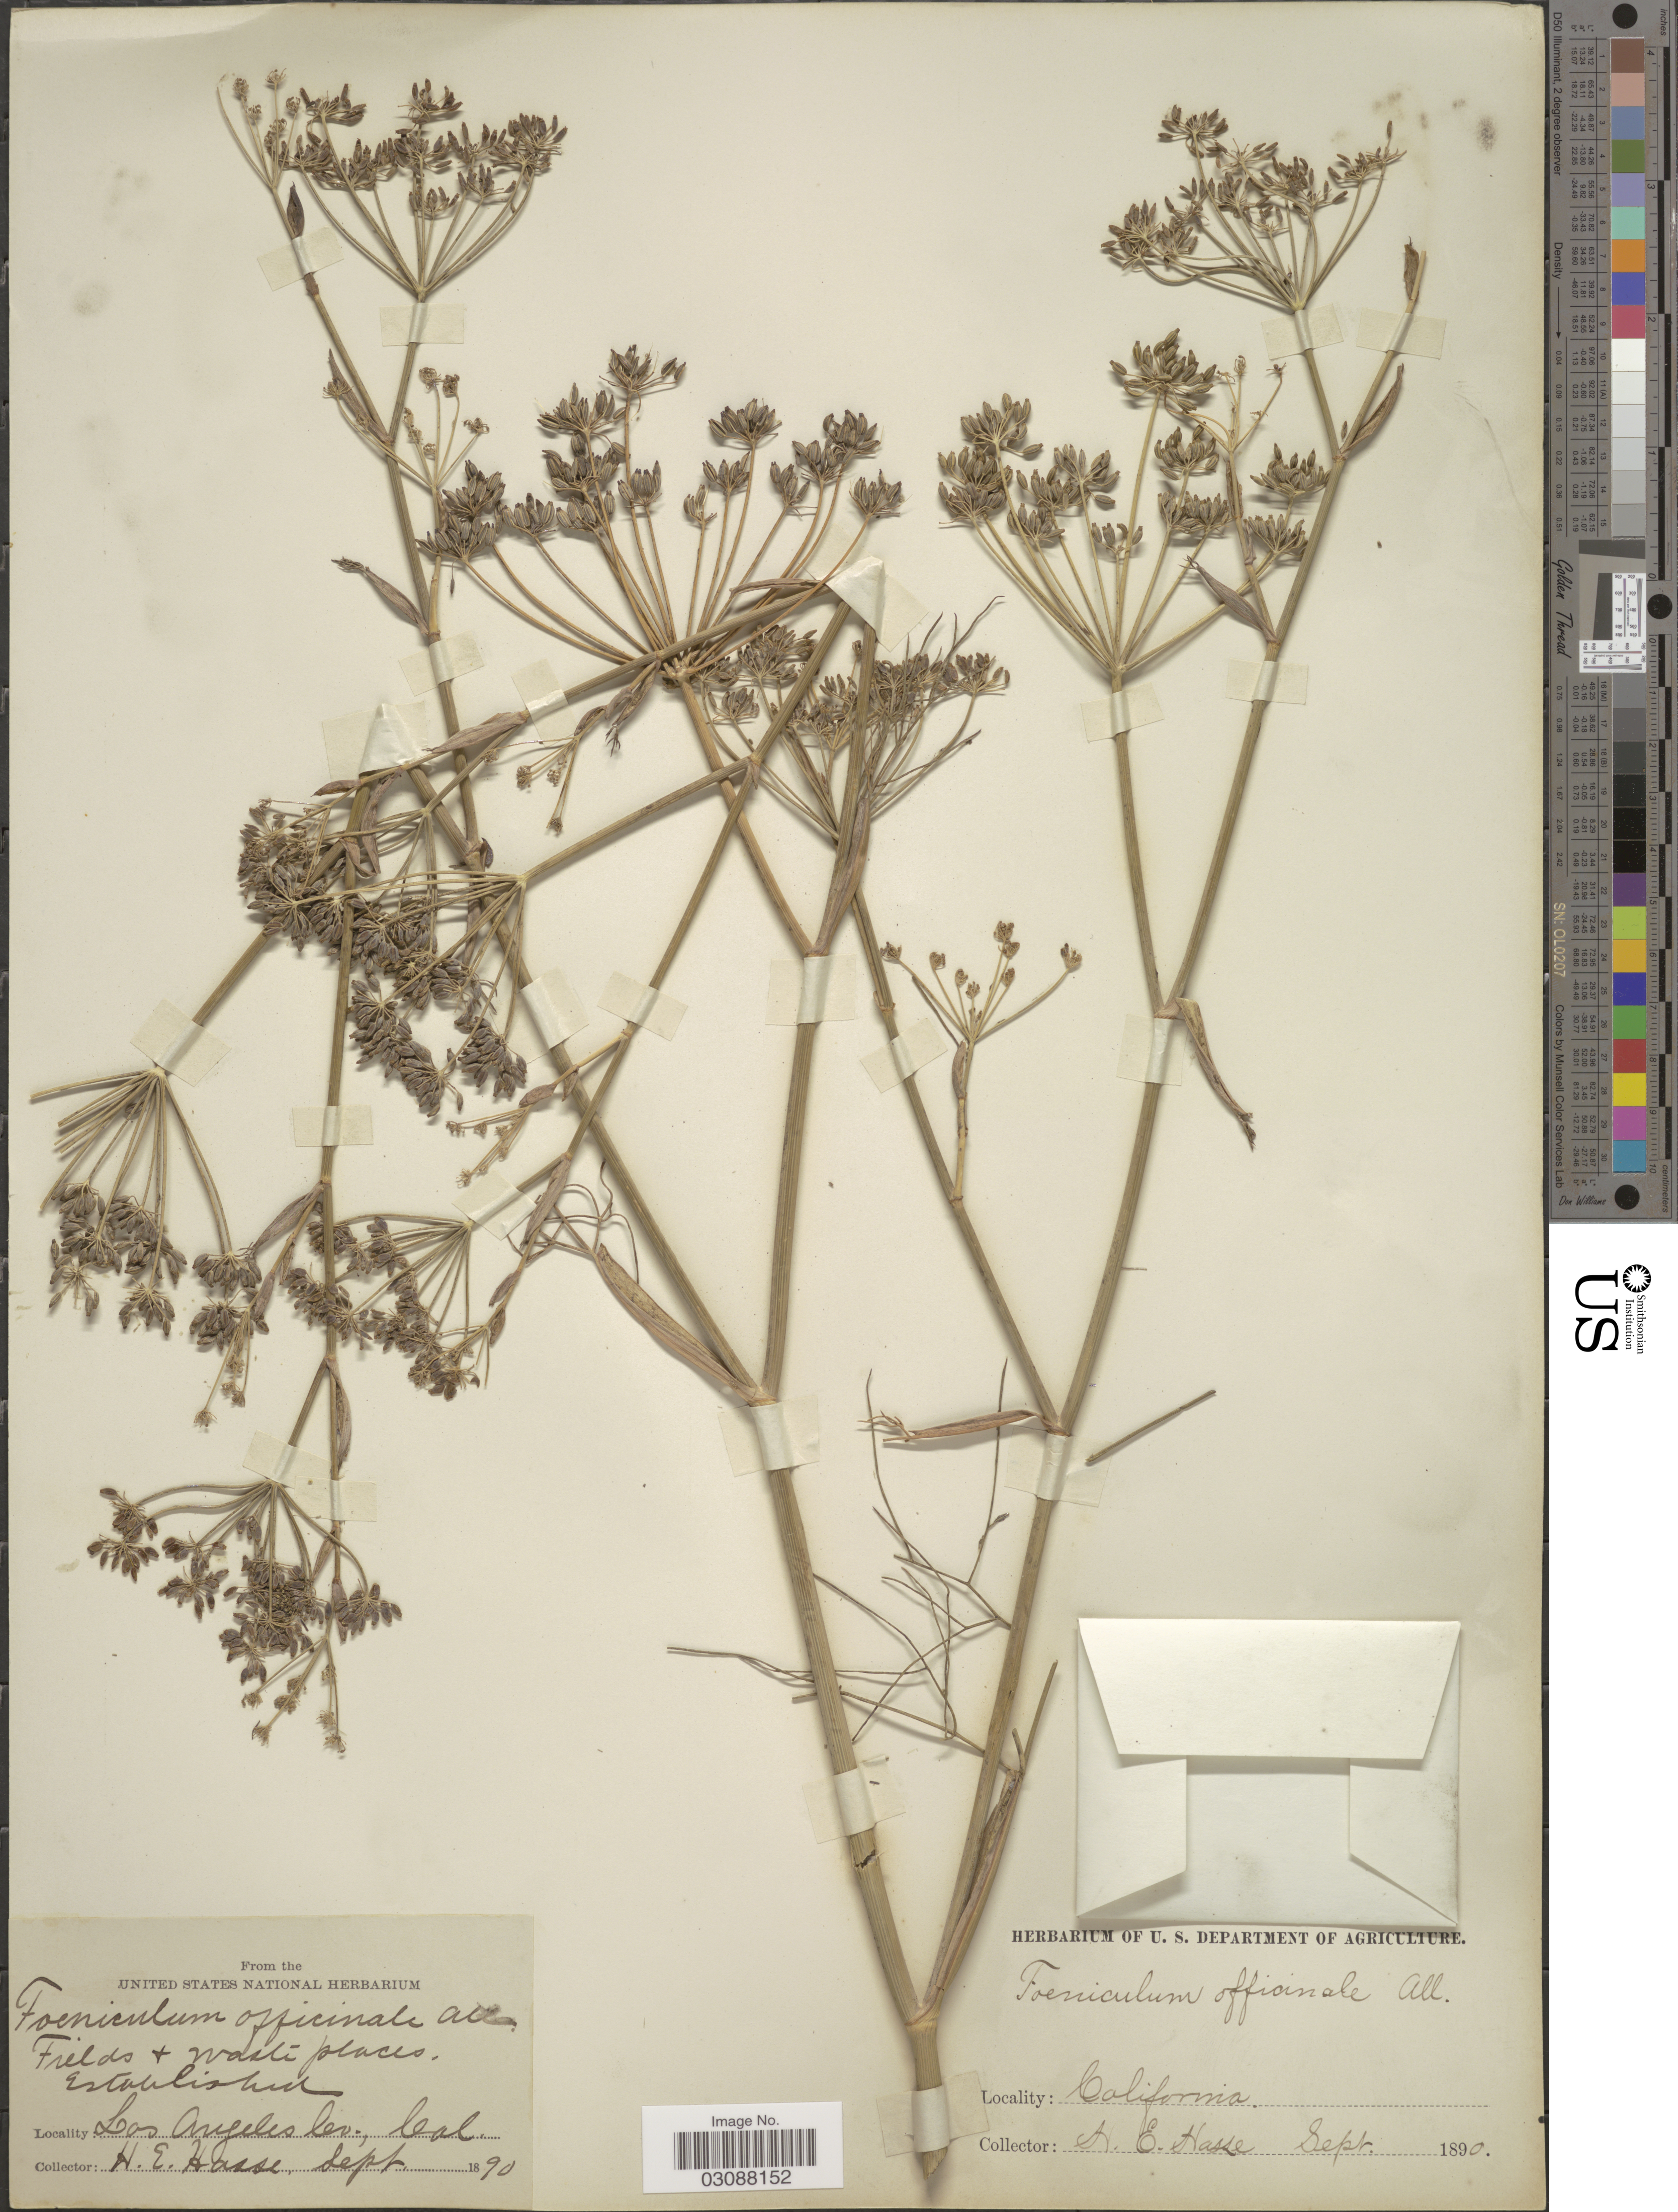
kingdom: Plantae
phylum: Tracheophyta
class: Magnoliopsida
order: Apiales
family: Apiaceae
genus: Foeniculum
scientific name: Foeniculum vulgare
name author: Mill.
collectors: H. E. Hasse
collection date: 1890-09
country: United States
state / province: California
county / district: Los Angeles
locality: Los Angeles Co.